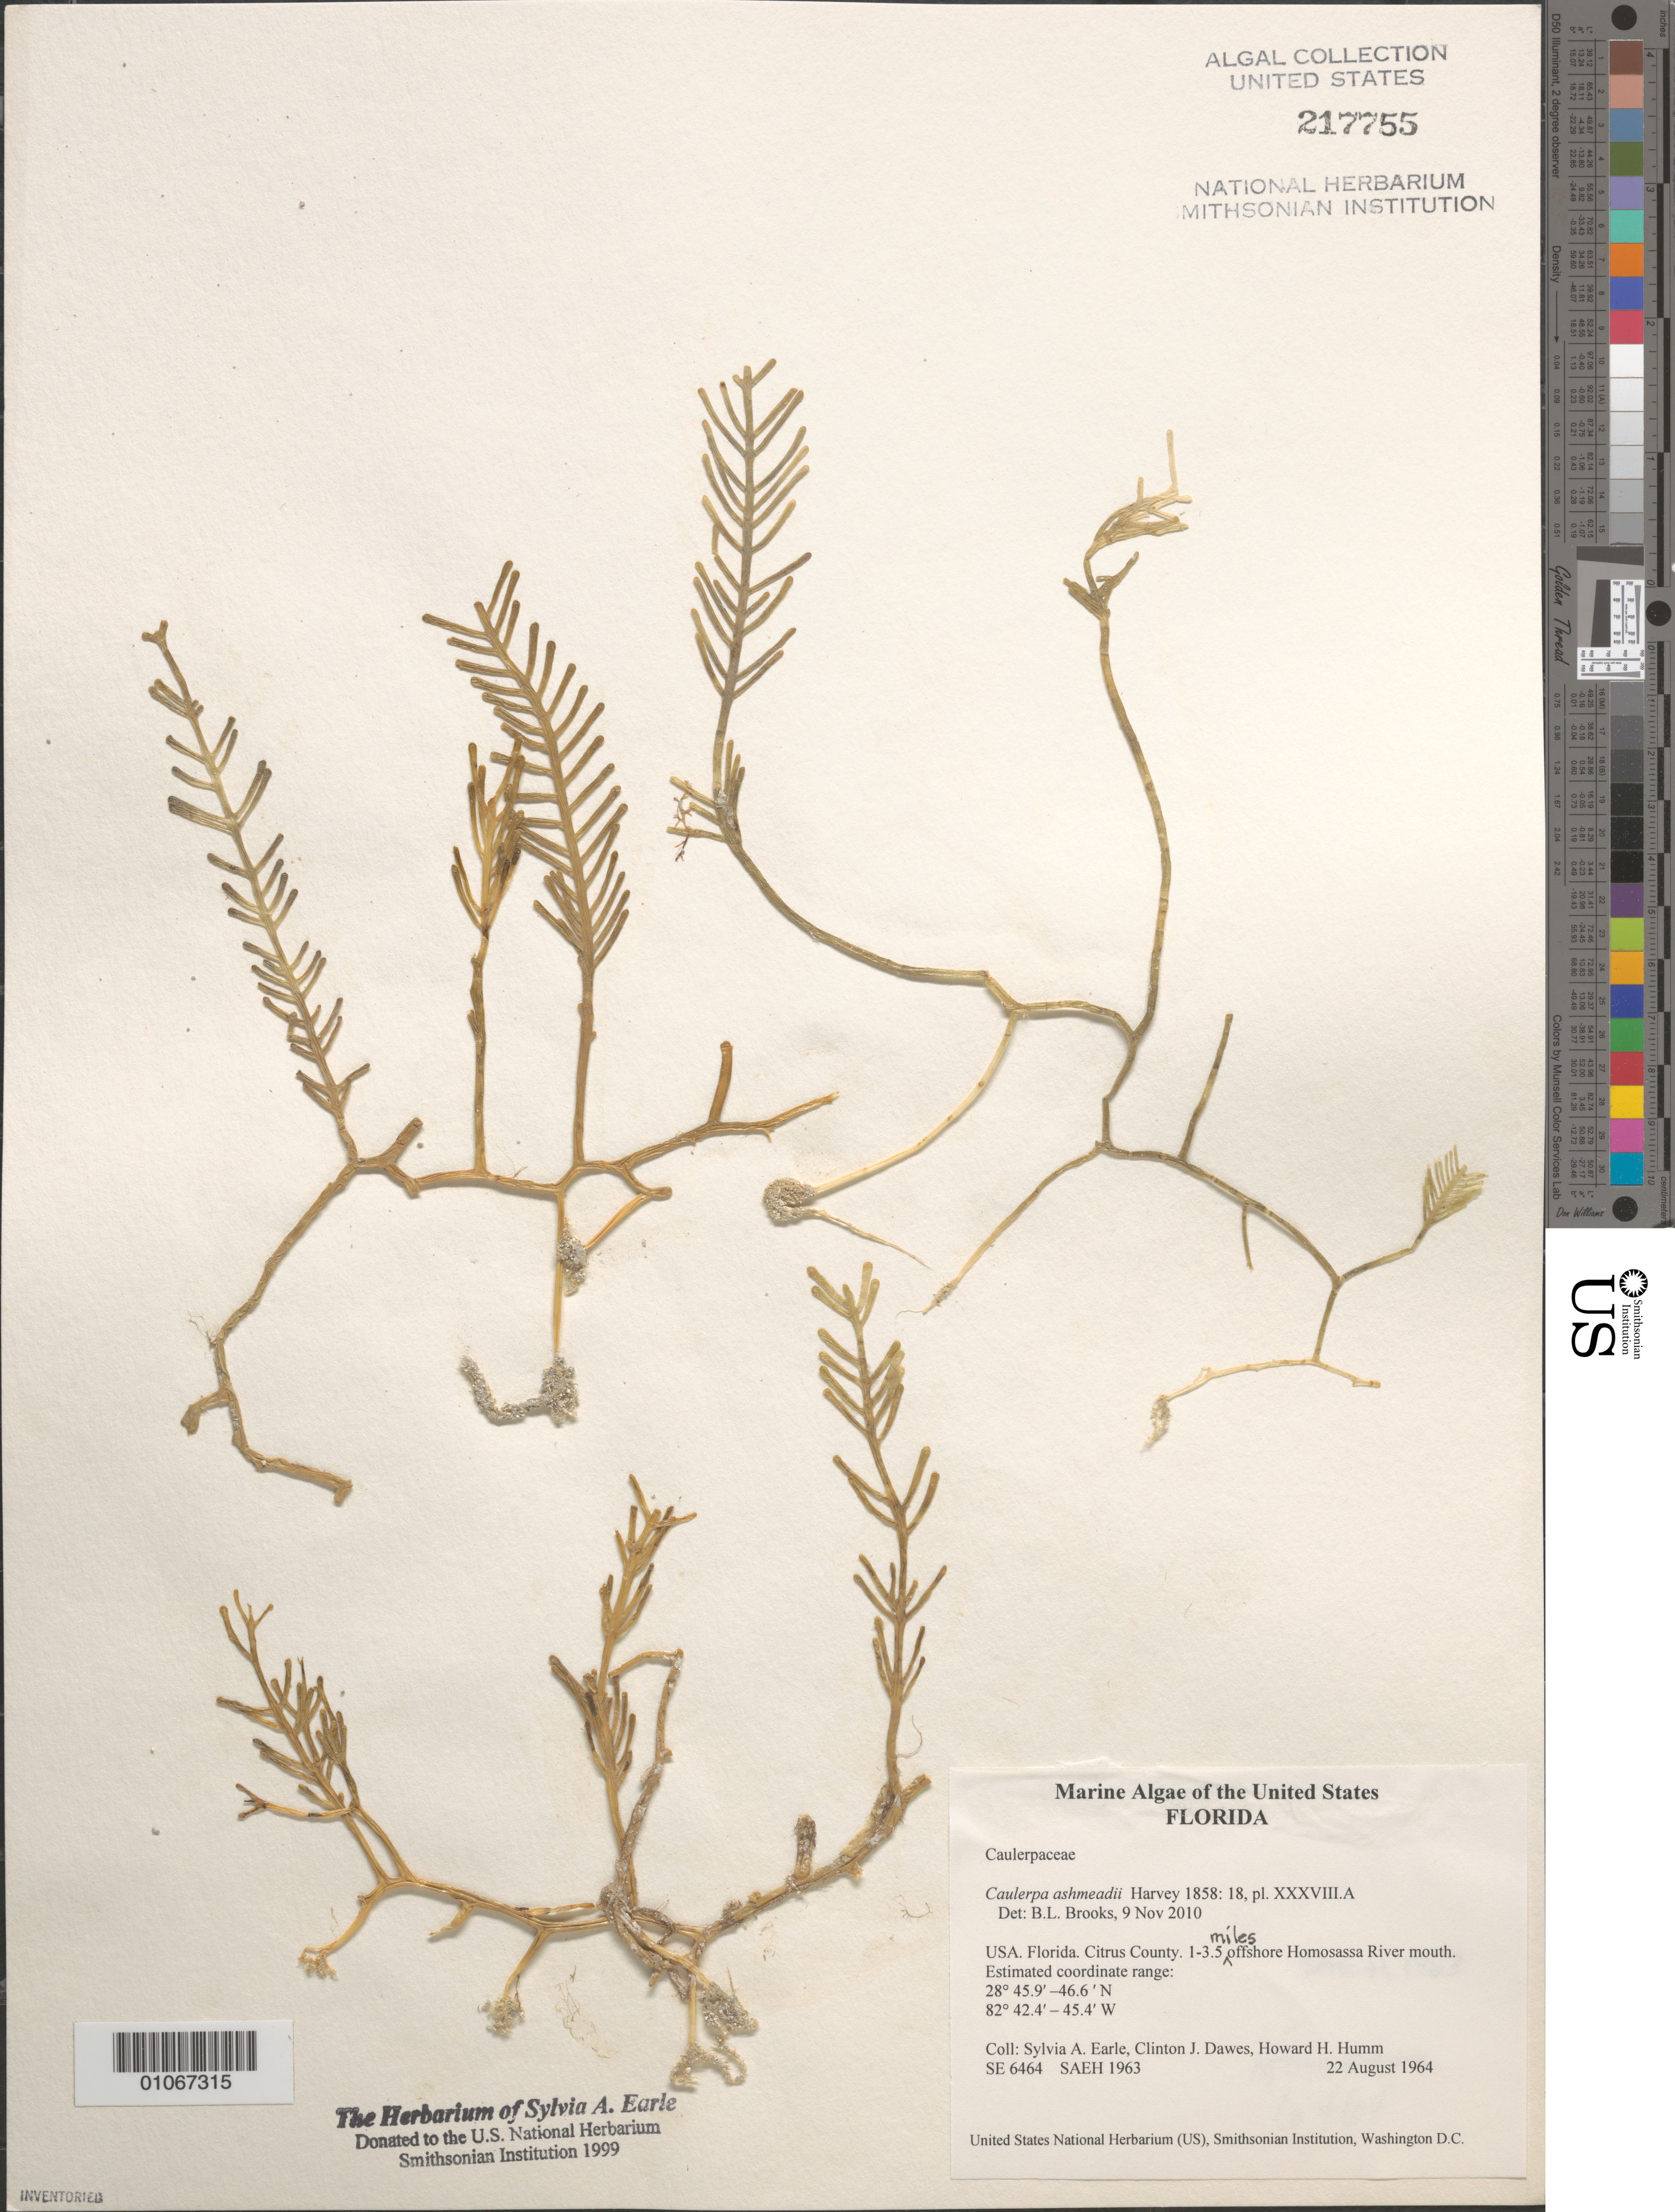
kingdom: Plantae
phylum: Chlorophyta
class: Ulvophyceae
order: Bryopsidales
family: Caulerpaceae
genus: Caulerpa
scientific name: Caulerpa ashmeadii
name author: Harv.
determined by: Brooks, B. L., (BOT), Smithsonian Institution - National Museum of Natural History (UNITED STATES)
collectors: S. A. Earle, C. Dawes & H. Humm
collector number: SE 6464 & SAEH 1963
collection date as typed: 22 Aug 1964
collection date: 1964-08-22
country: United States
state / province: Florida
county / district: Citrus County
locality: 1 to 3.5 miles offshore Homosassa River mouth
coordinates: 28 45.9'N; 28 46.6'N, 82 42.4'W; 82 45.4'W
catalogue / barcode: US 217755